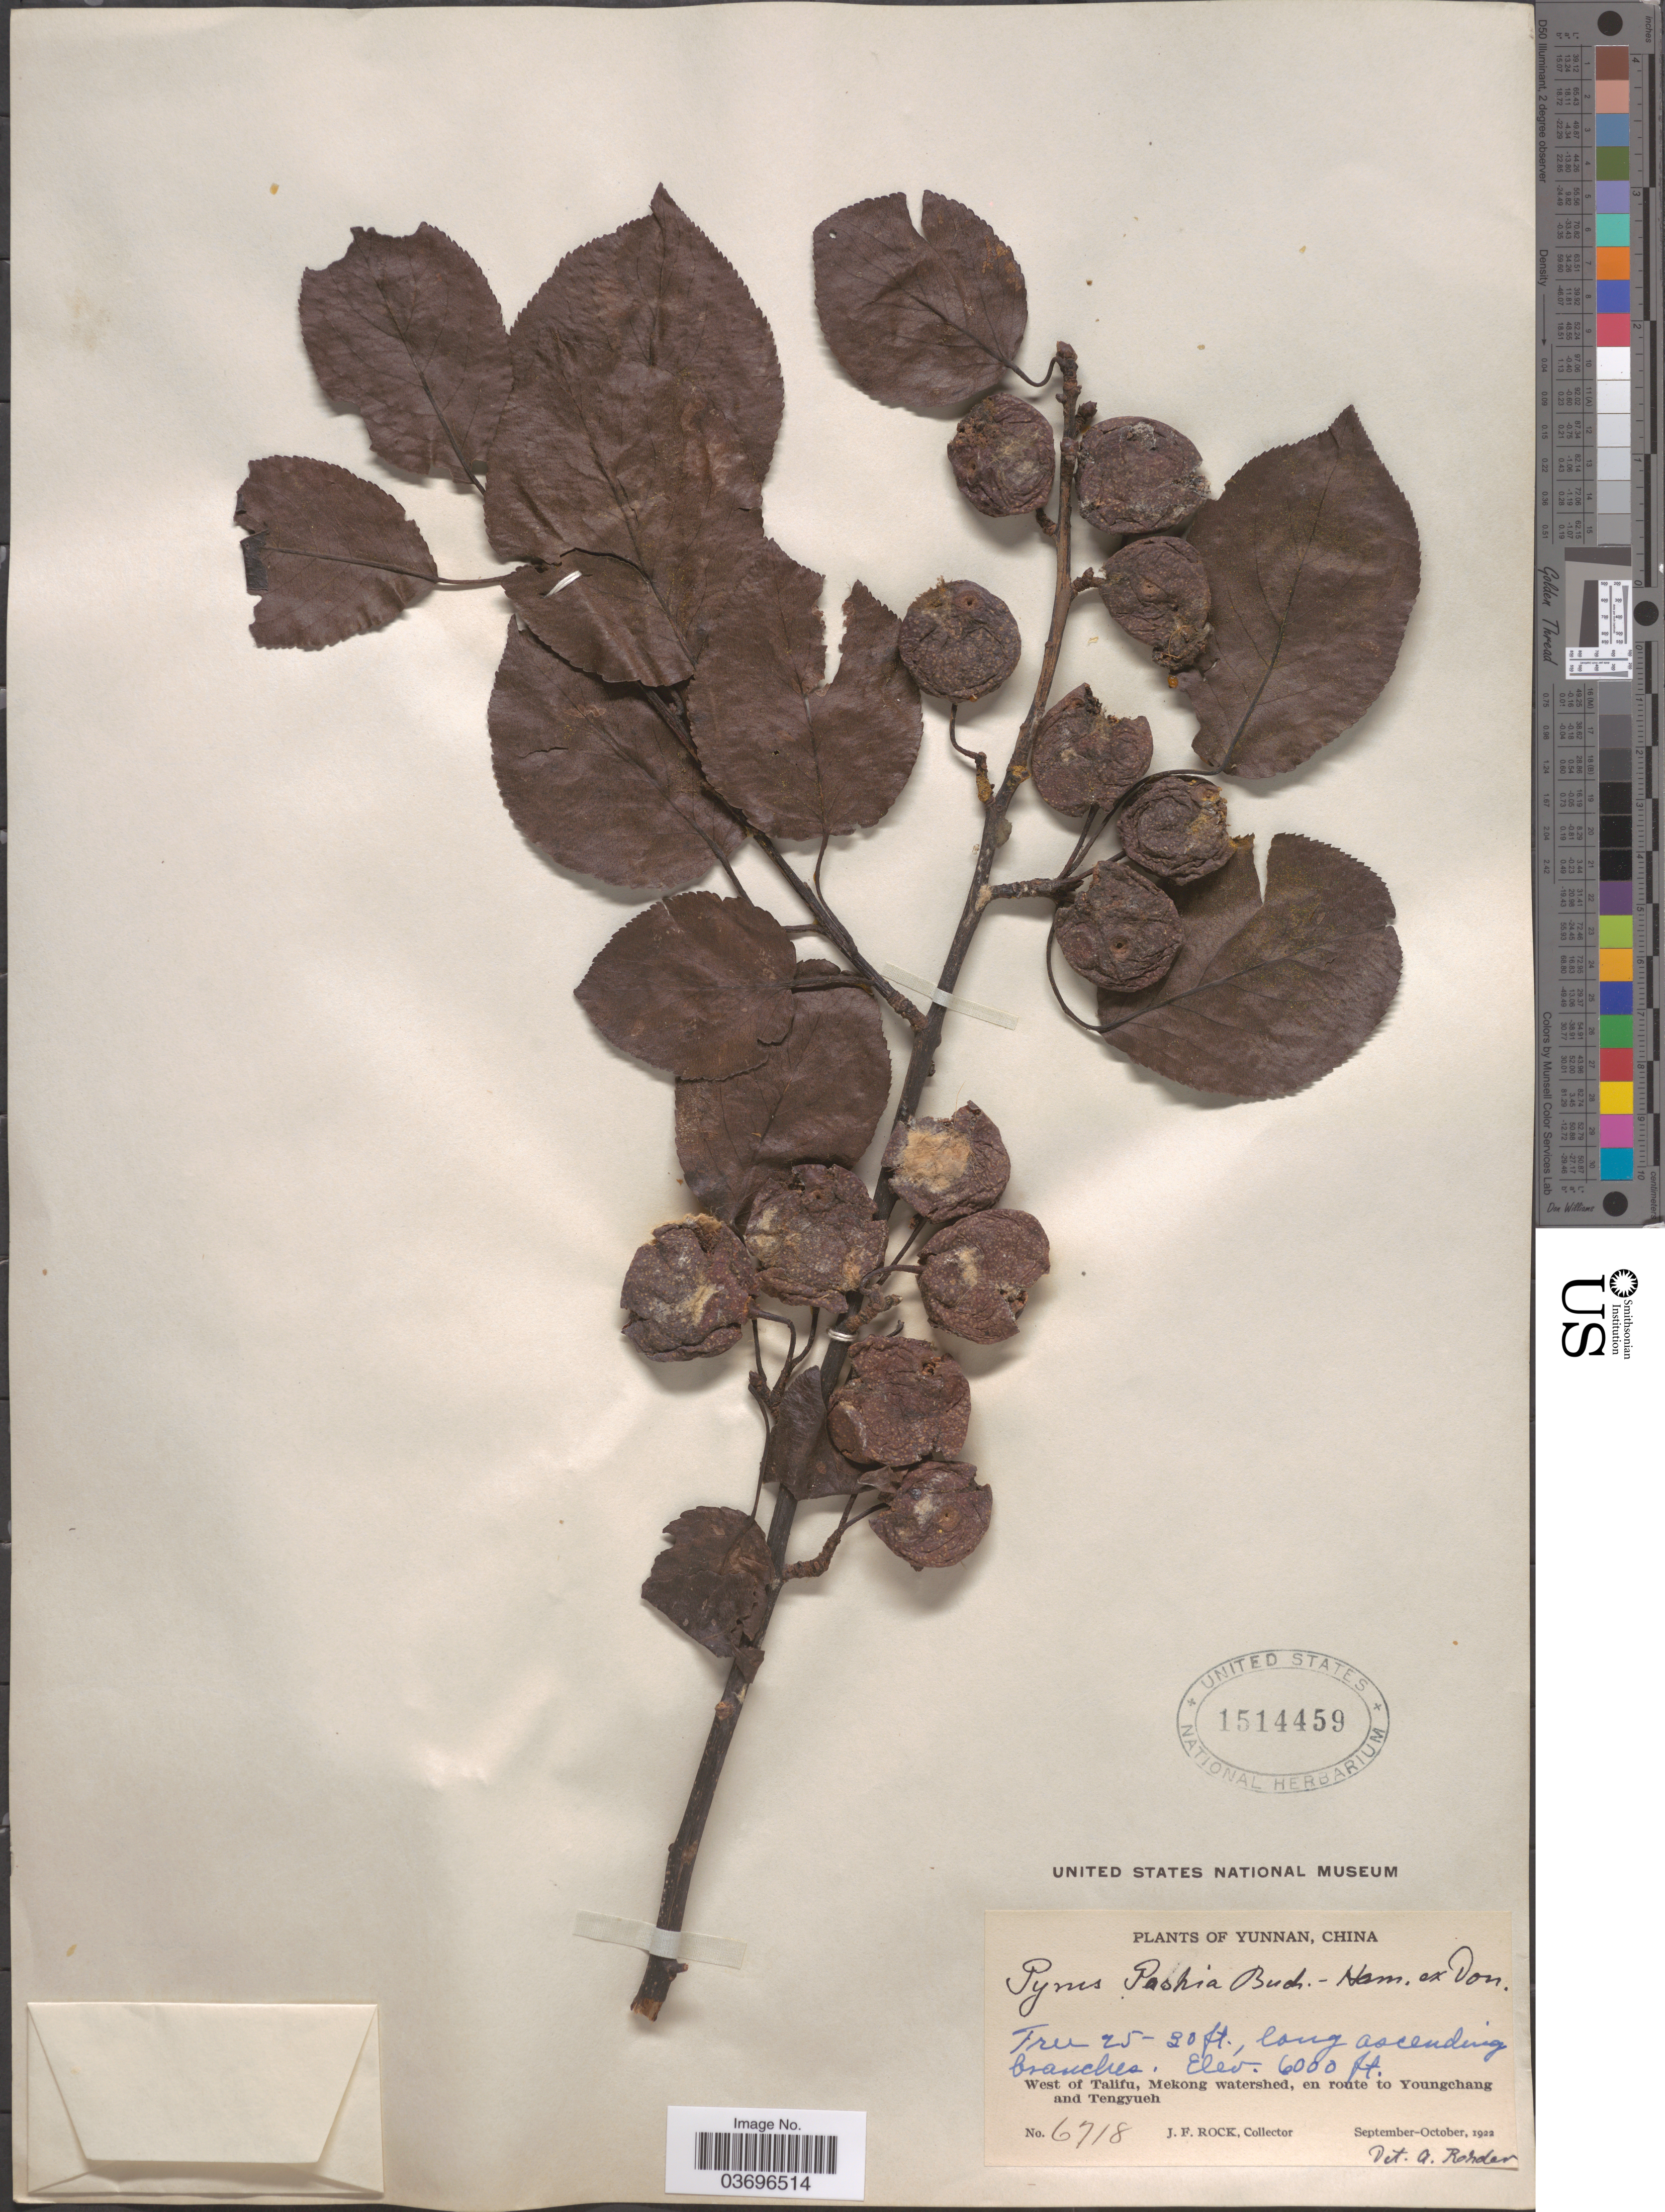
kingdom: Plantae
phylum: Tracheophyta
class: Magnoliopsida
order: Rosales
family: Rosaceae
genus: Pyrus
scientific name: Pyrus pashia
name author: Buch.-Ham. ex D. Don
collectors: J. Rock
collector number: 6718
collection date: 1922-09/1922-10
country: China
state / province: Yunnan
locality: West of Talifu, Mekong watershed, en route to Youngchang and Tengyueh.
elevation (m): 1829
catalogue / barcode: US 1514459